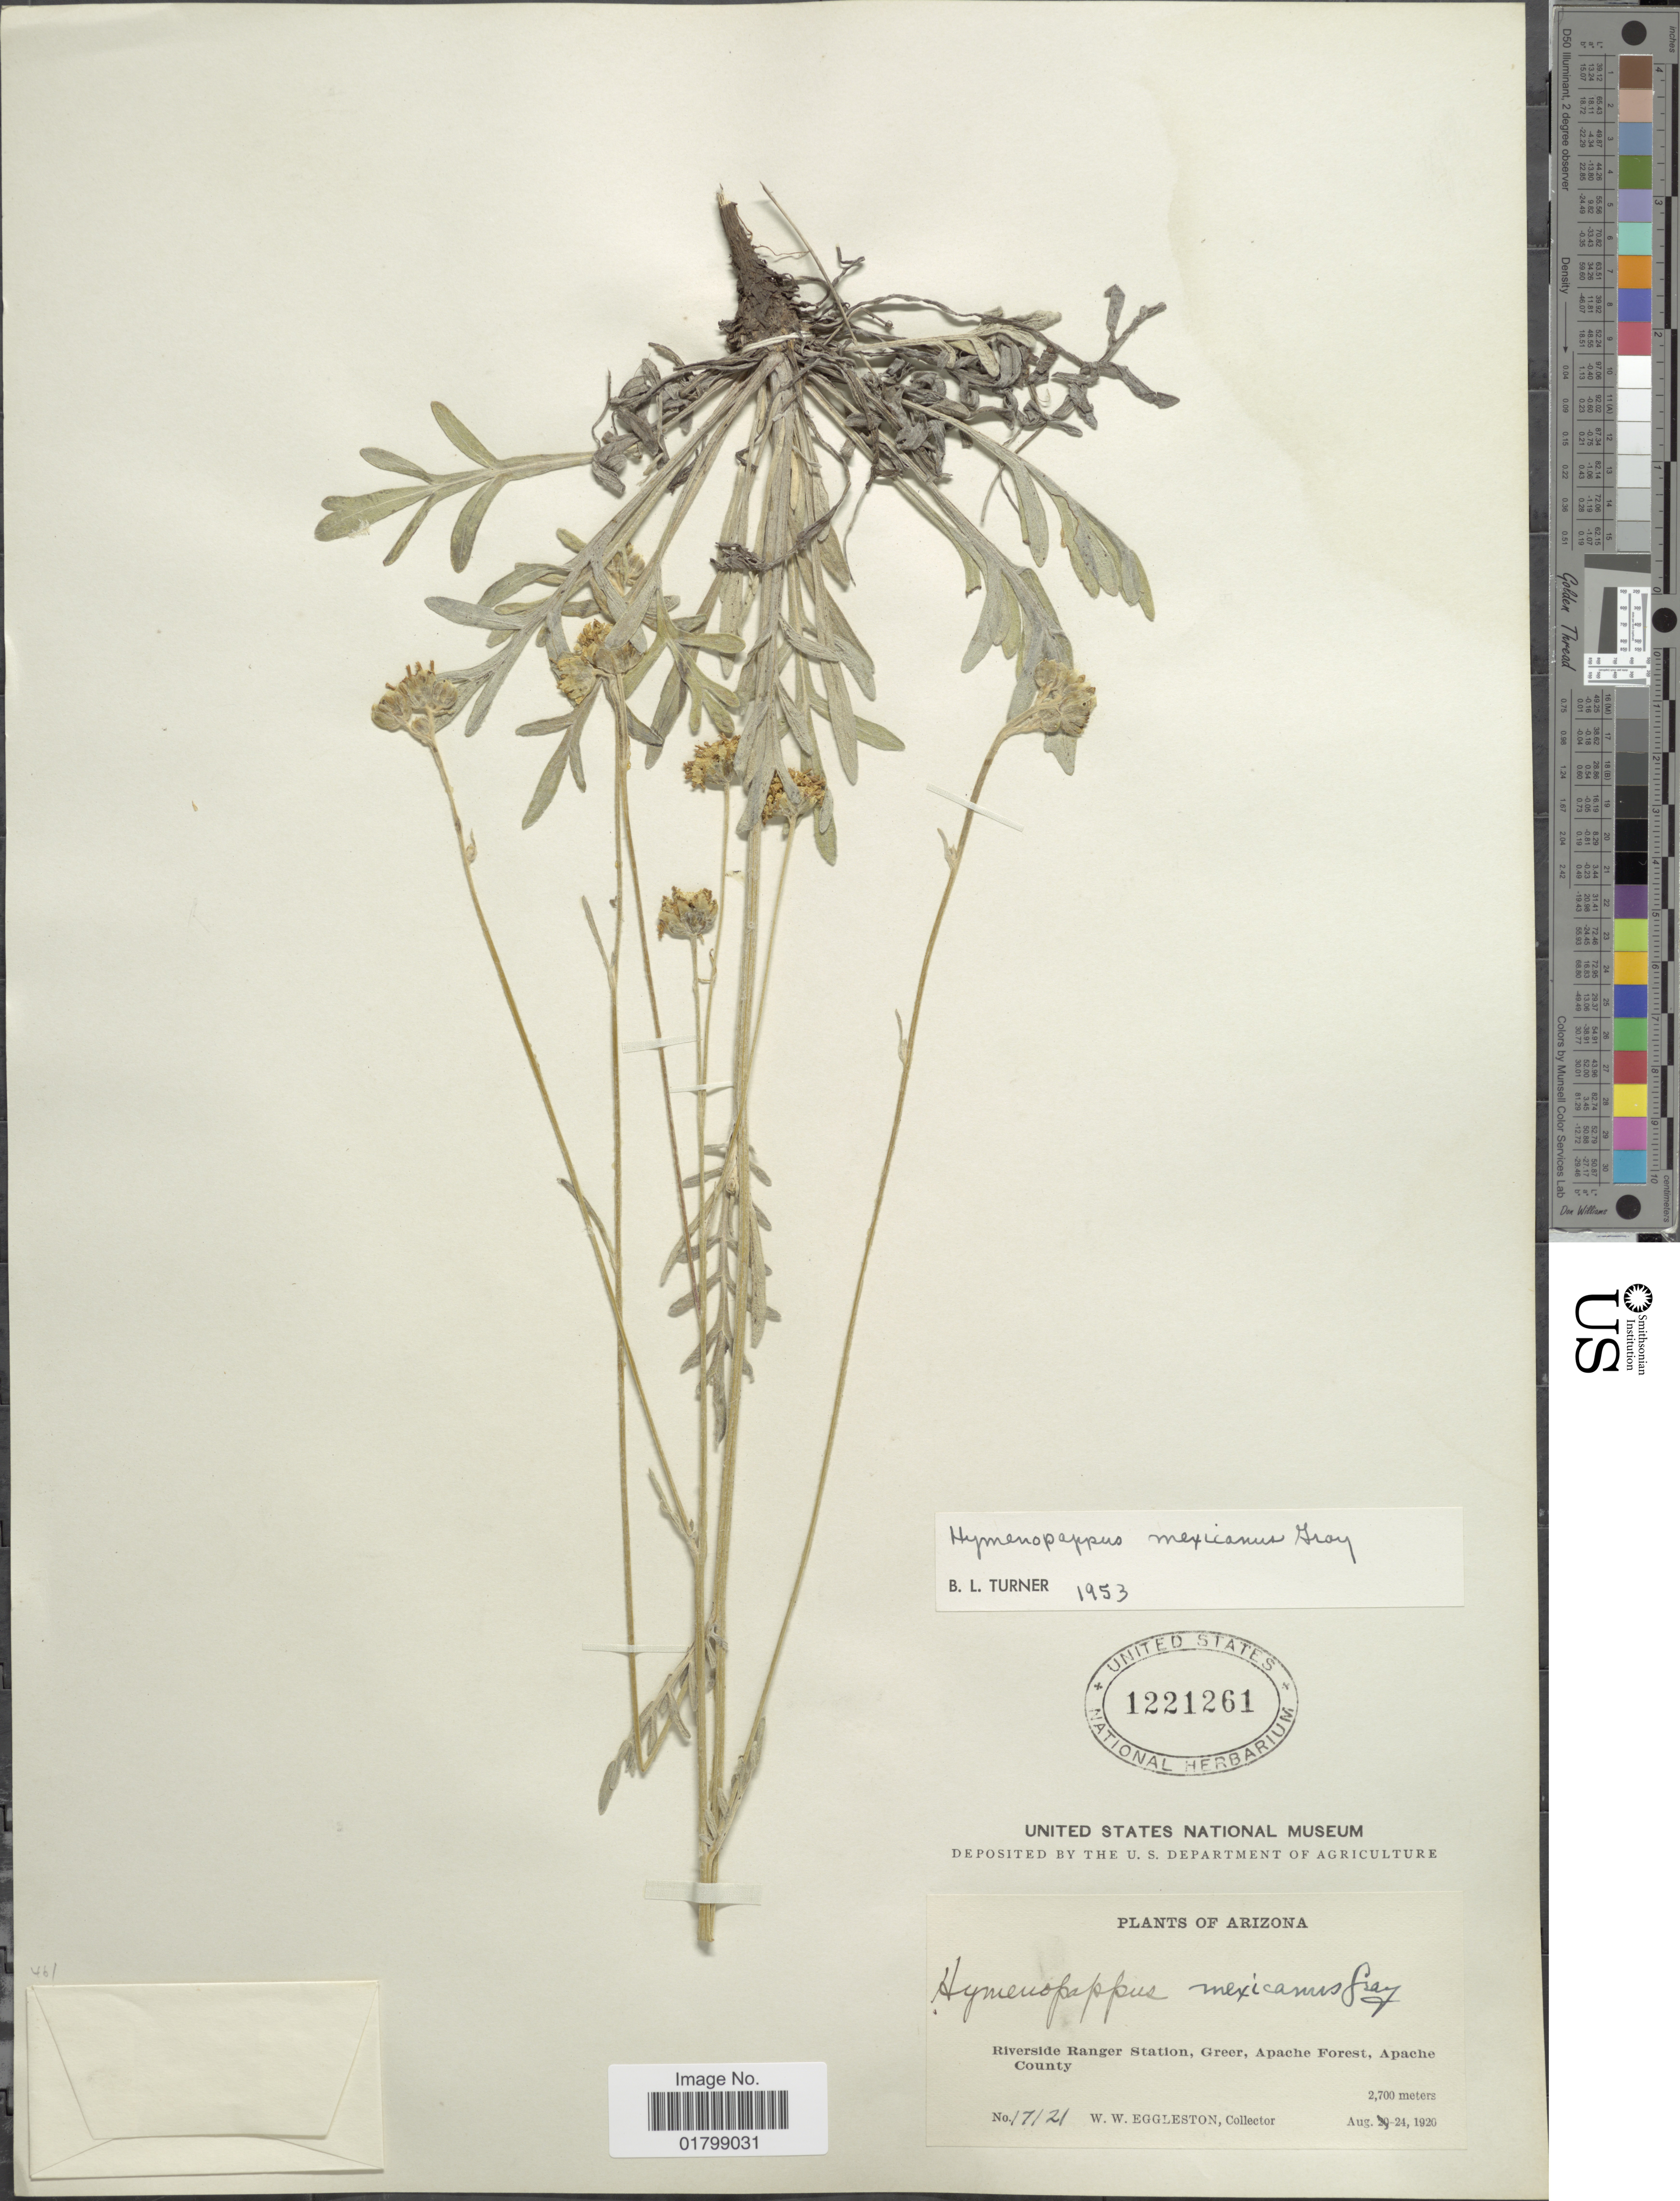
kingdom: Plantae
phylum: Tracheophyta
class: Magnoliopsida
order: Asterales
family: Asteraceae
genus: Hymenopappus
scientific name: Hymenopappus mexicanus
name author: A. Gray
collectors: W. W. Eggleston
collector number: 17121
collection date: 1920-08-24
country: United States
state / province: Arizona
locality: Riverside Ranger Station, Greer, Apache Forest, Apache County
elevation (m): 2700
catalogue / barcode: US 1221261